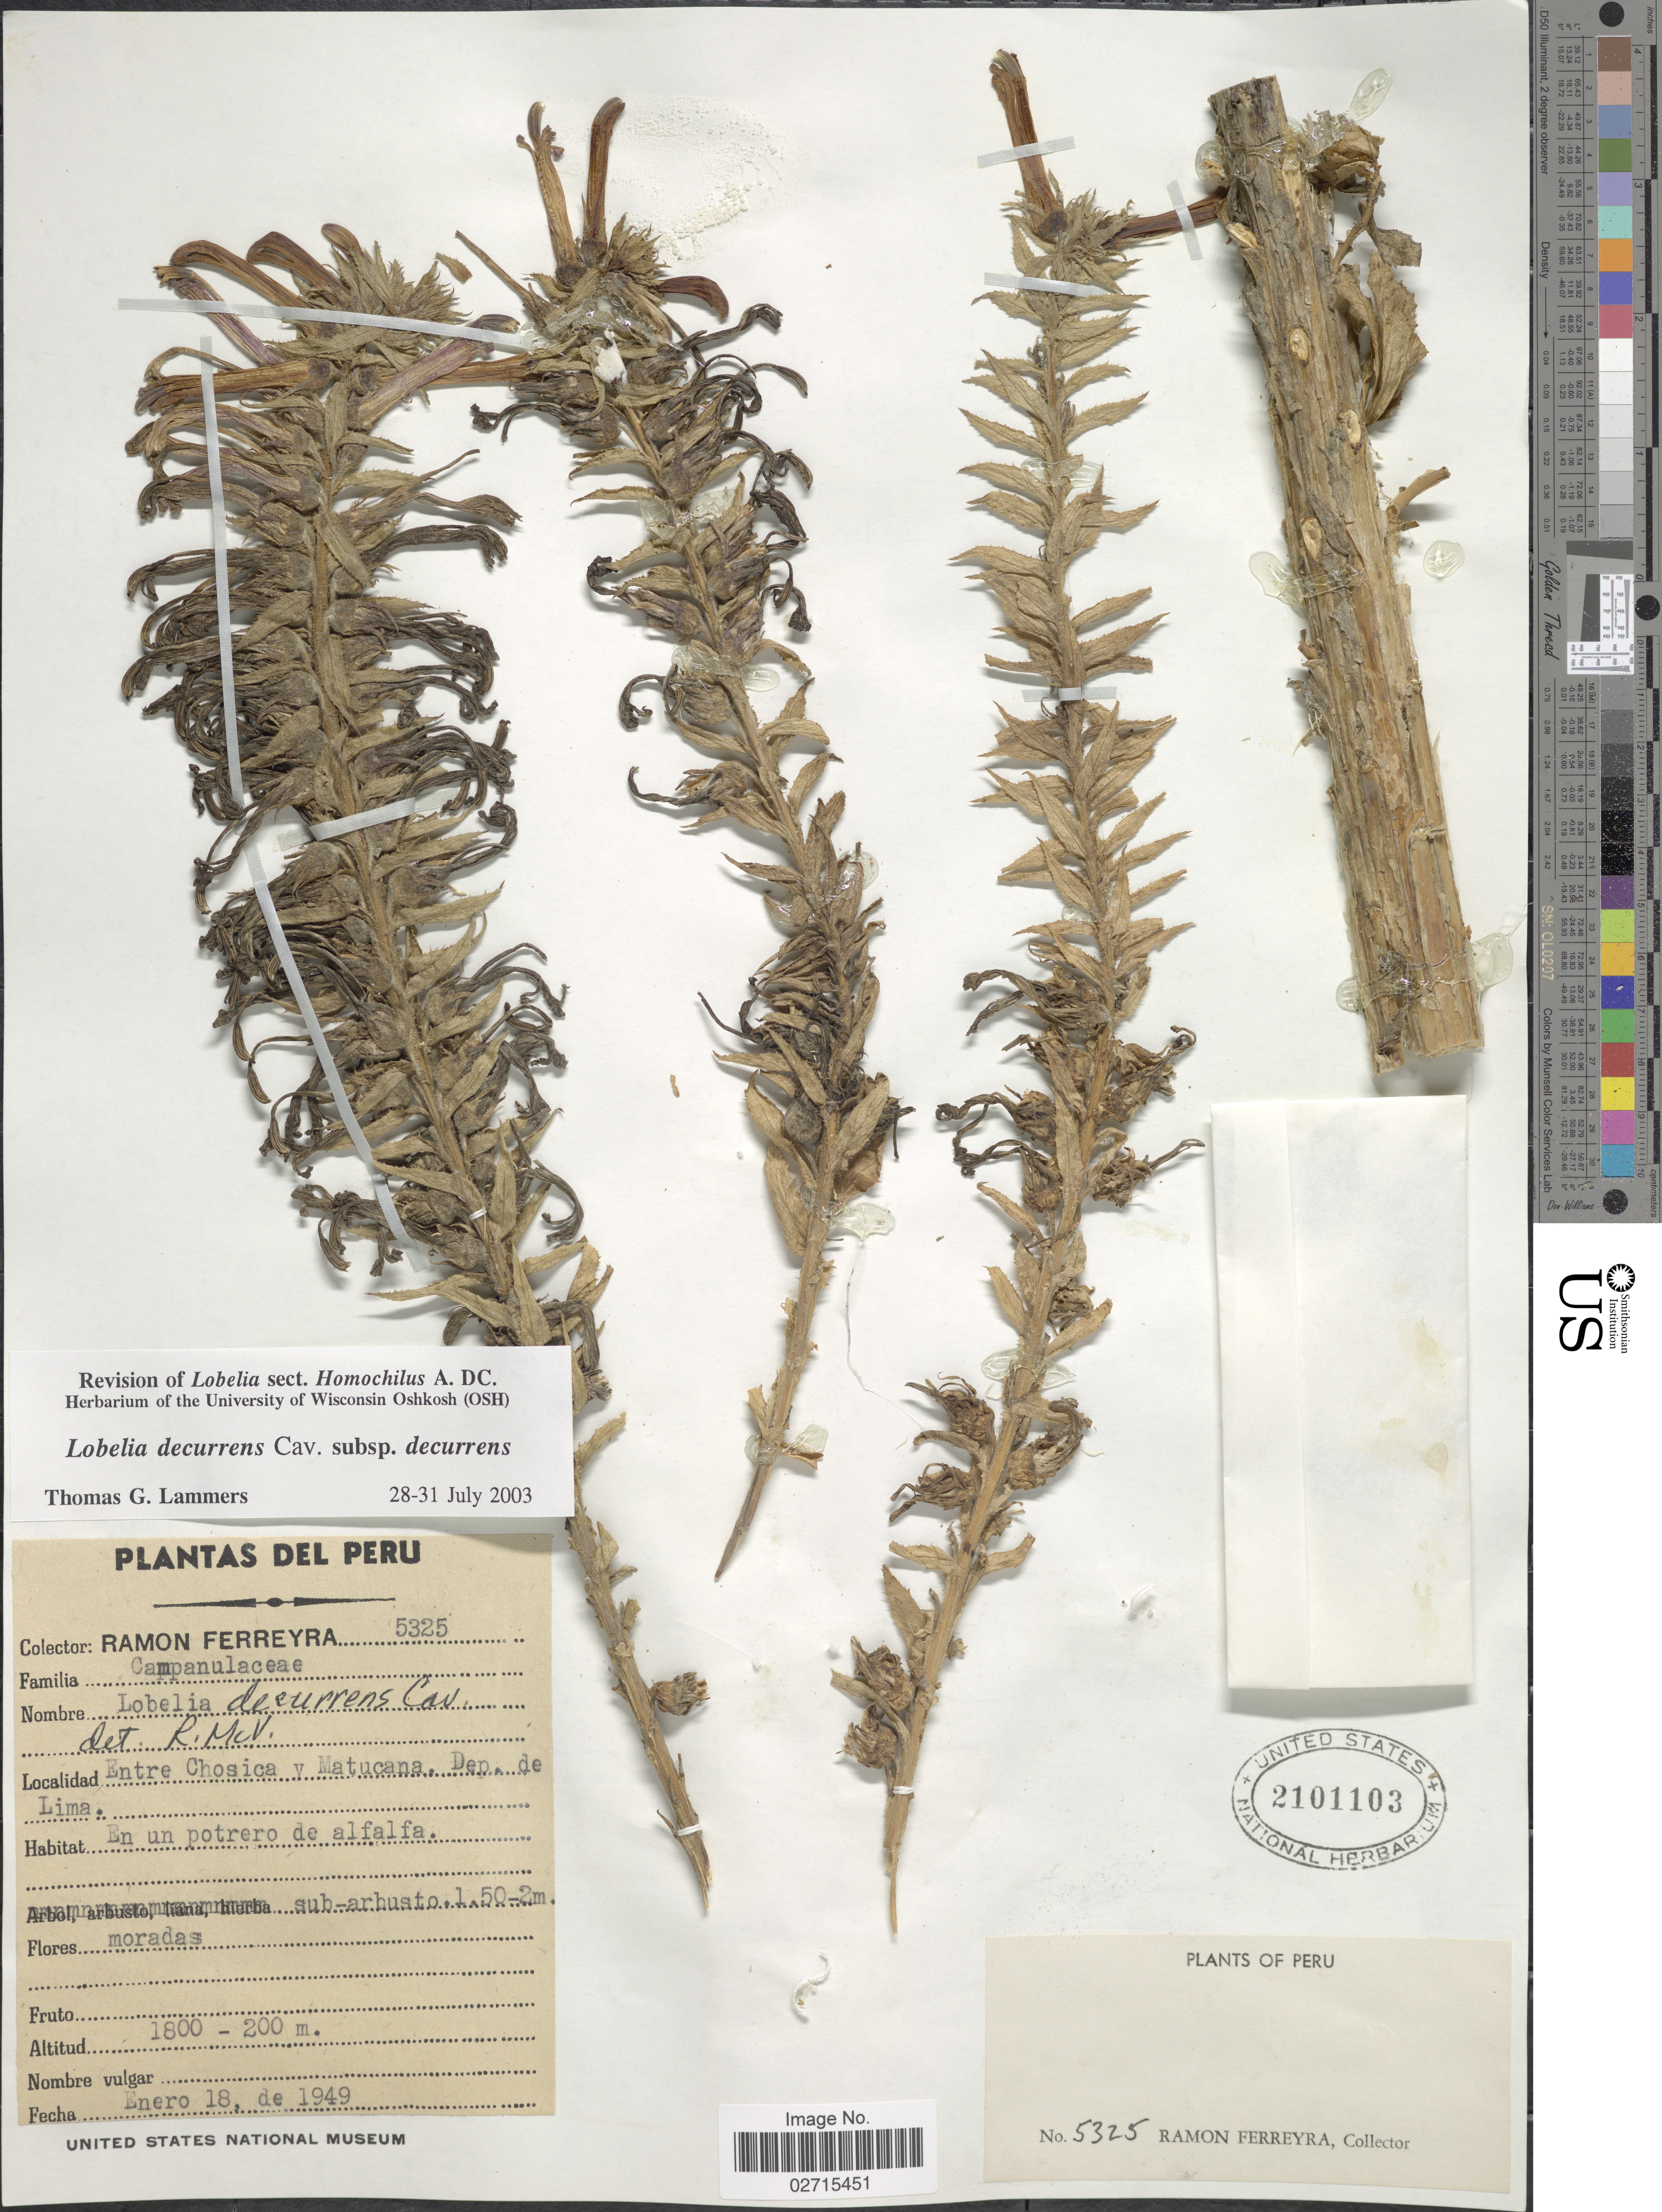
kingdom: Plantae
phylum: Tracheophyta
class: Magnoliopsida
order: Asterales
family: Campanulaceae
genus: Lobelia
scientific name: Lobelia decurrens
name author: Cav.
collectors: R. A. Ferreyra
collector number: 5325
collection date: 1949-01-18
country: Peru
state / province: Lima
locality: Entre Chosica y Matucana, Dep. de Lima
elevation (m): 200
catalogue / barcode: US 2101103